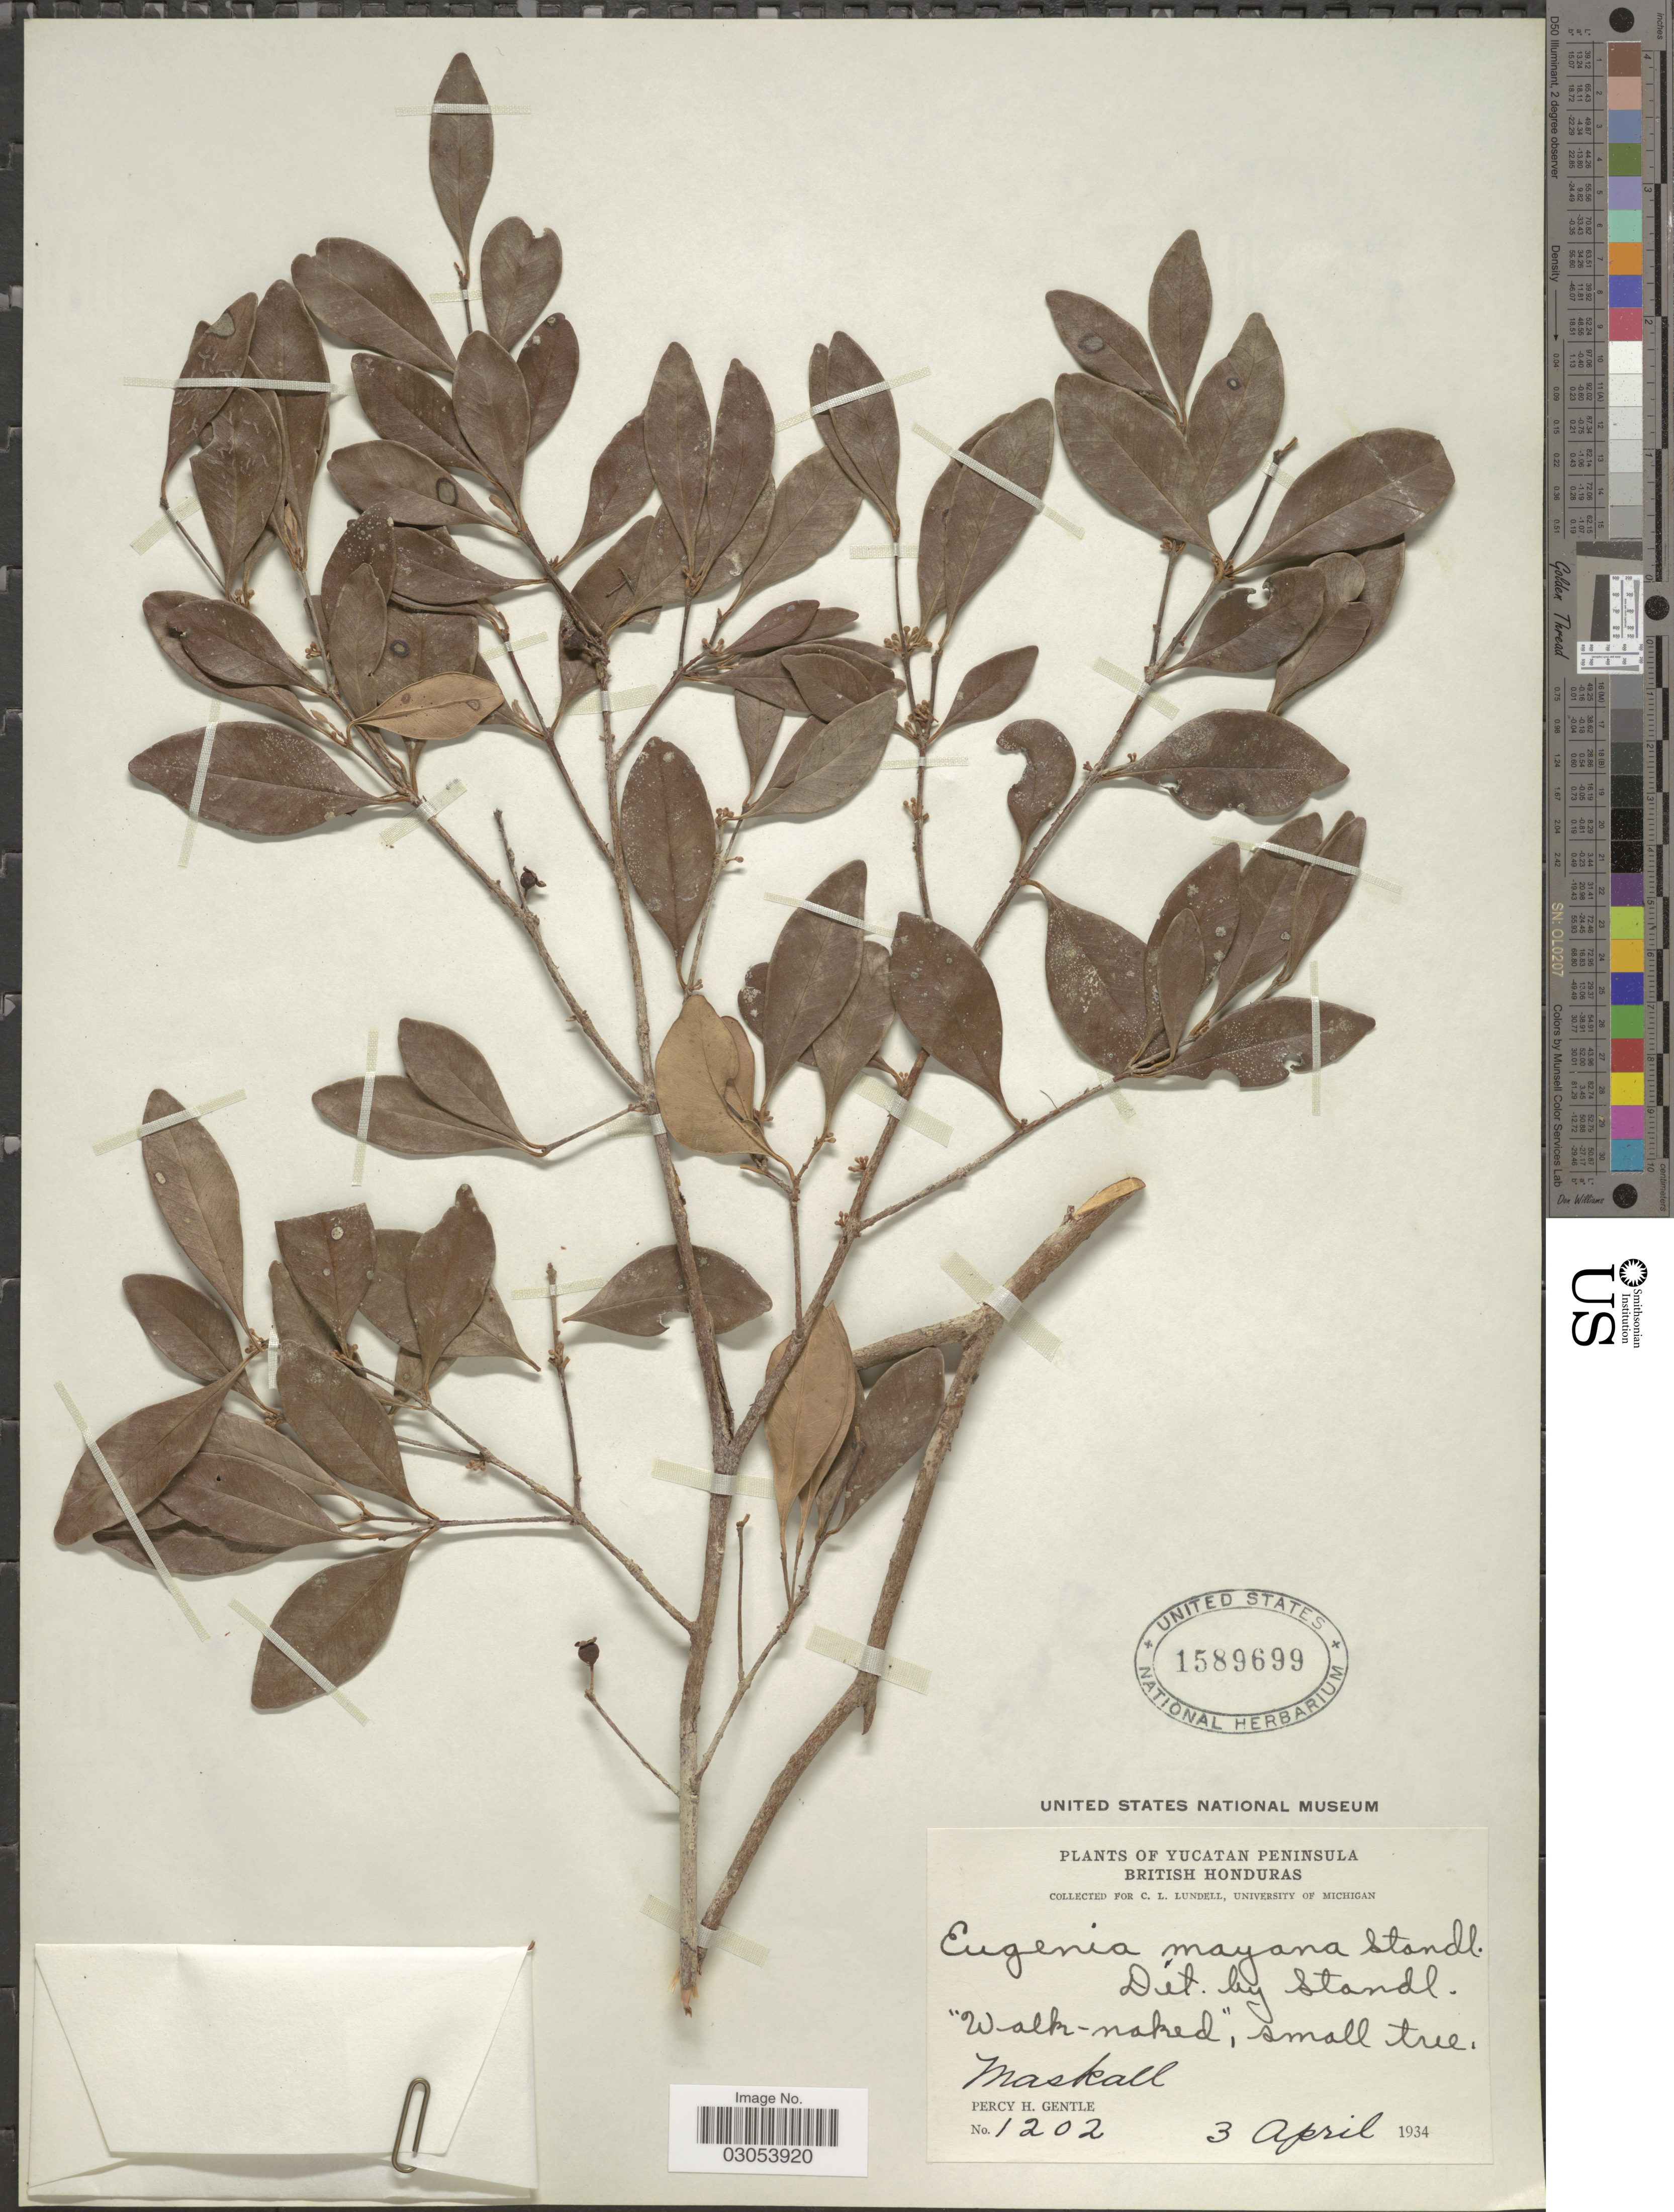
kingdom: Plantae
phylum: Tracheophyta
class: Magnoliopsida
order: Myrtales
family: Myrtaceae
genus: Eugenia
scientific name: Eugenia mayana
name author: Standl.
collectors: P. H. Gentle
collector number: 1202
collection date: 1934-04-03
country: Belize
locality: Yucatan Peninsula, British Honduras, Maskall.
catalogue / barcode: US 1589699